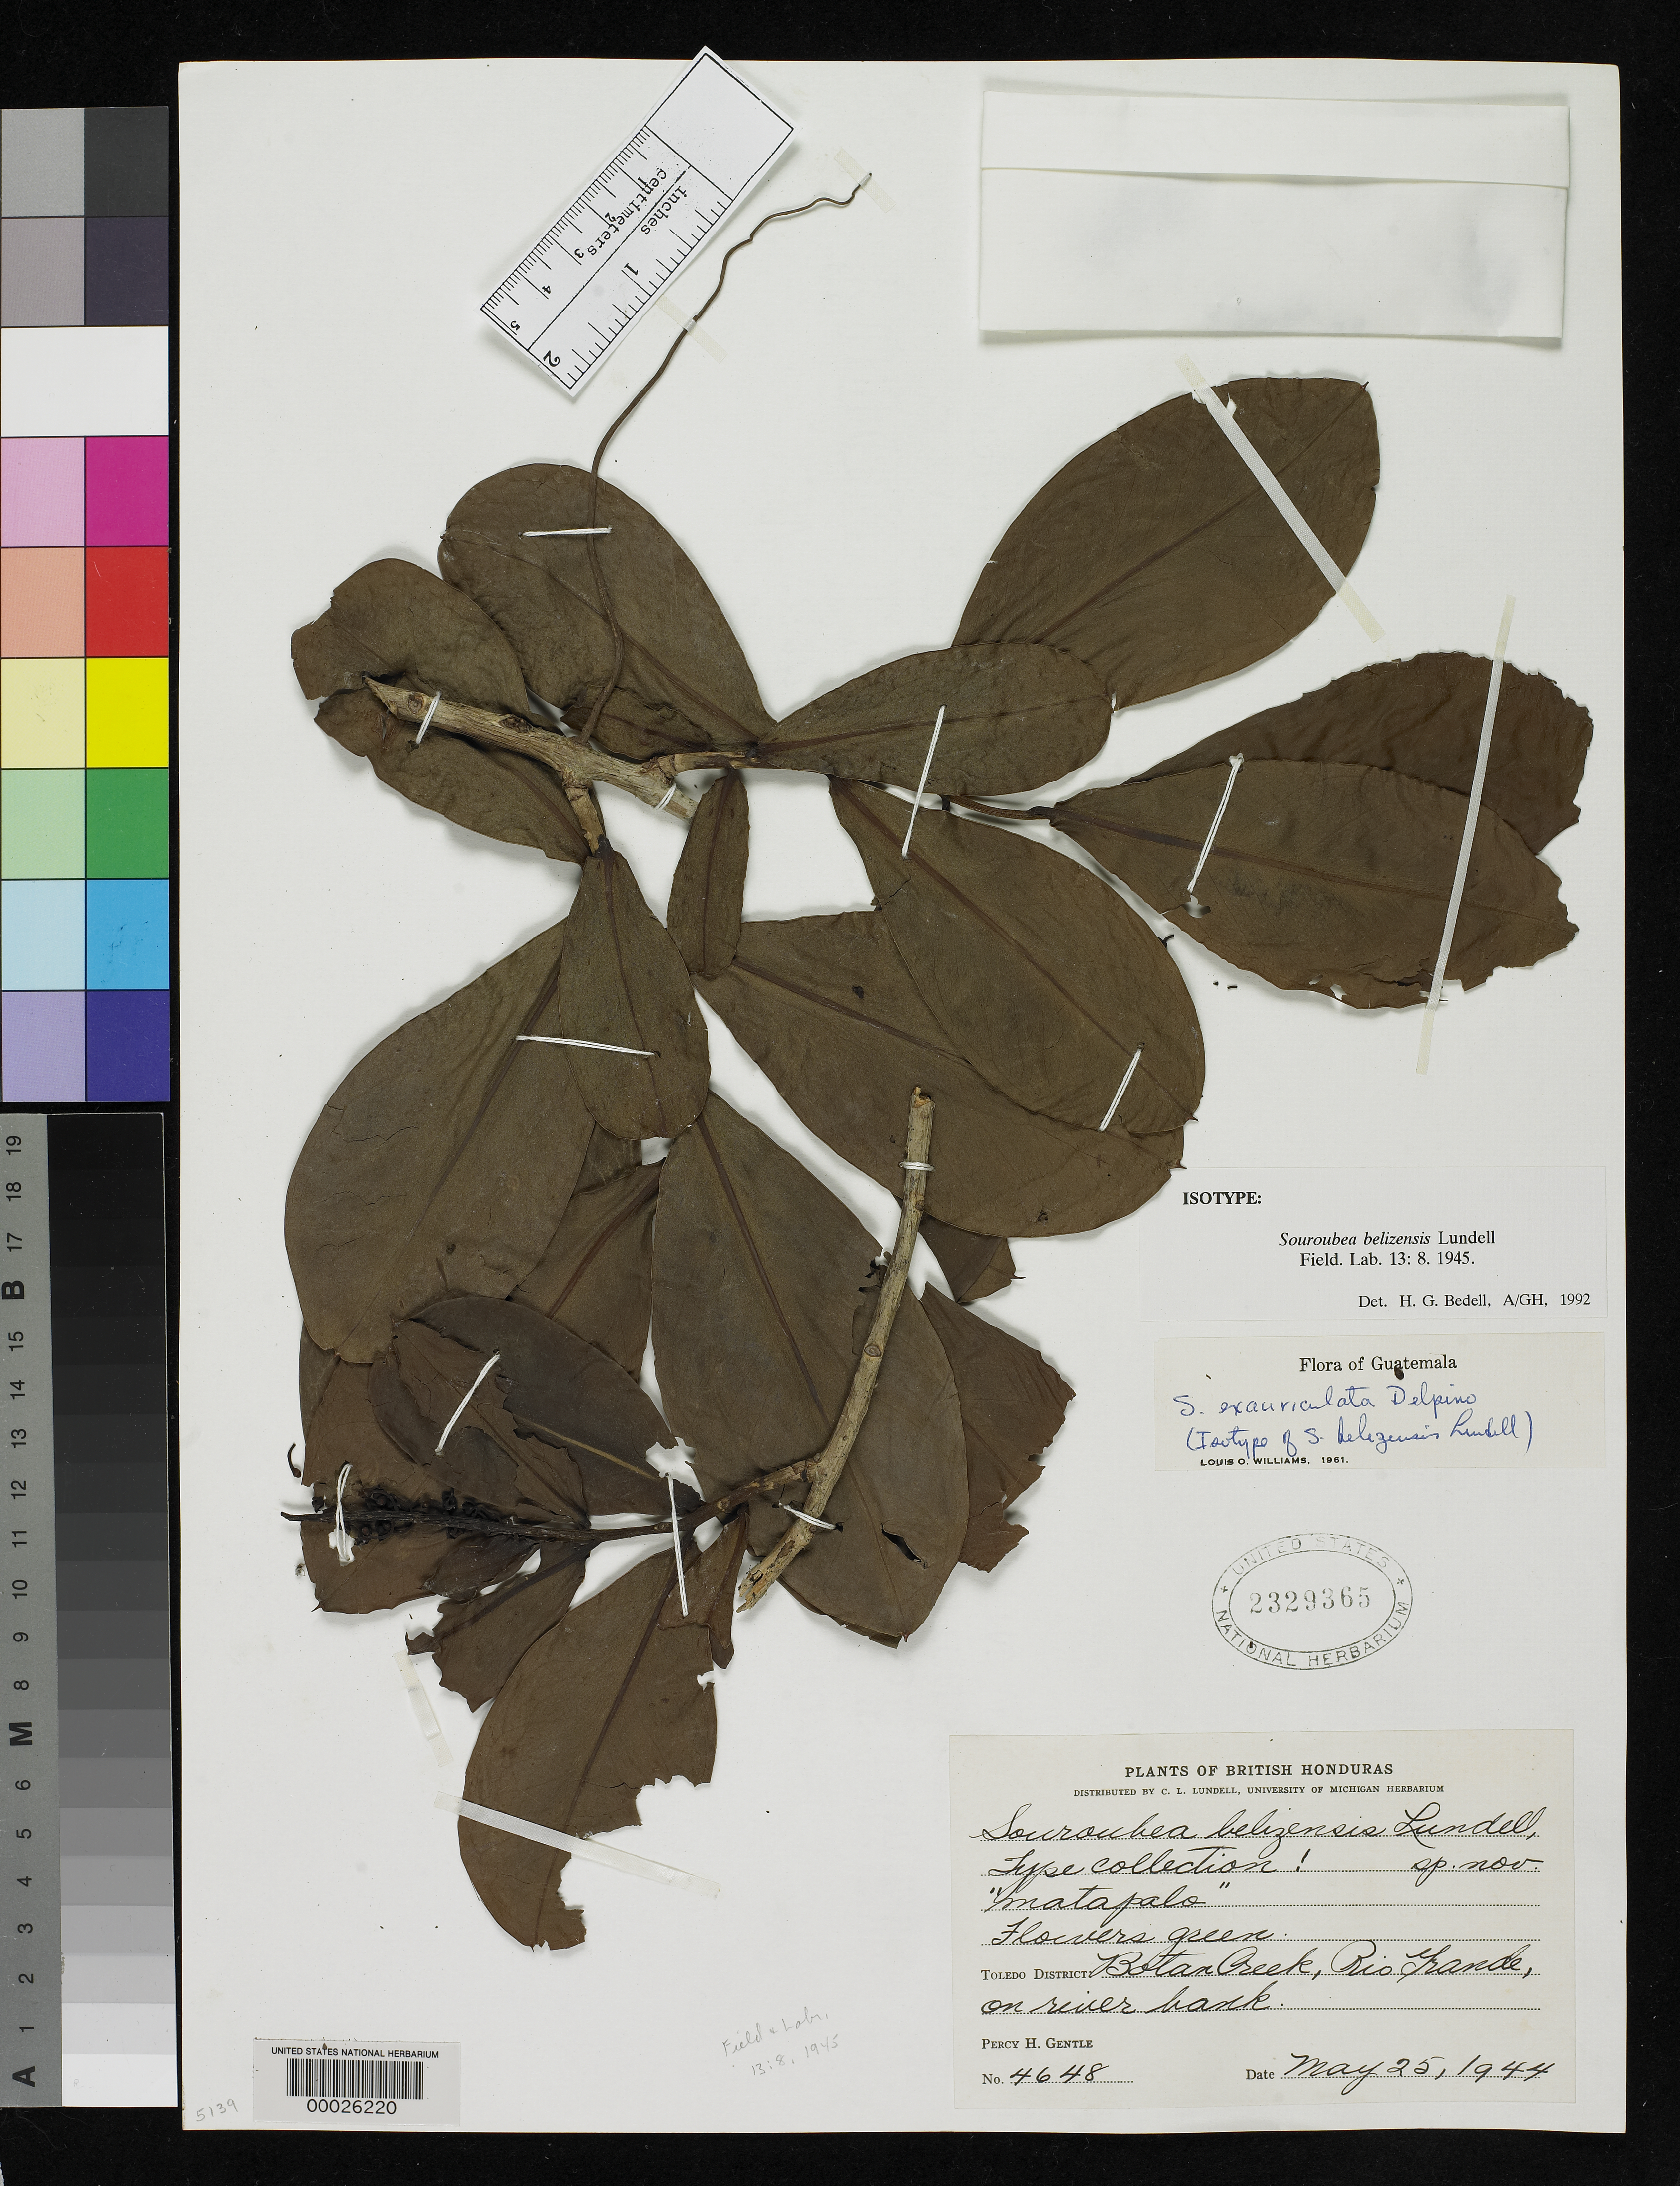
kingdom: Plantae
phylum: Tracheophyta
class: Magnoliopsida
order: Ericales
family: Marcgraviaceae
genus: Souroubea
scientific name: Souroubea belizensis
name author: Lundell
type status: Isotype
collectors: P. H. Gentle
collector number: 4648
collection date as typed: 25 May 1944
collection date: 1944-05-25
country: Belize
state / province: Toledo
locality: Botan Creek, Rio Grande, on river bank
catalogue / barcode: US 2329365